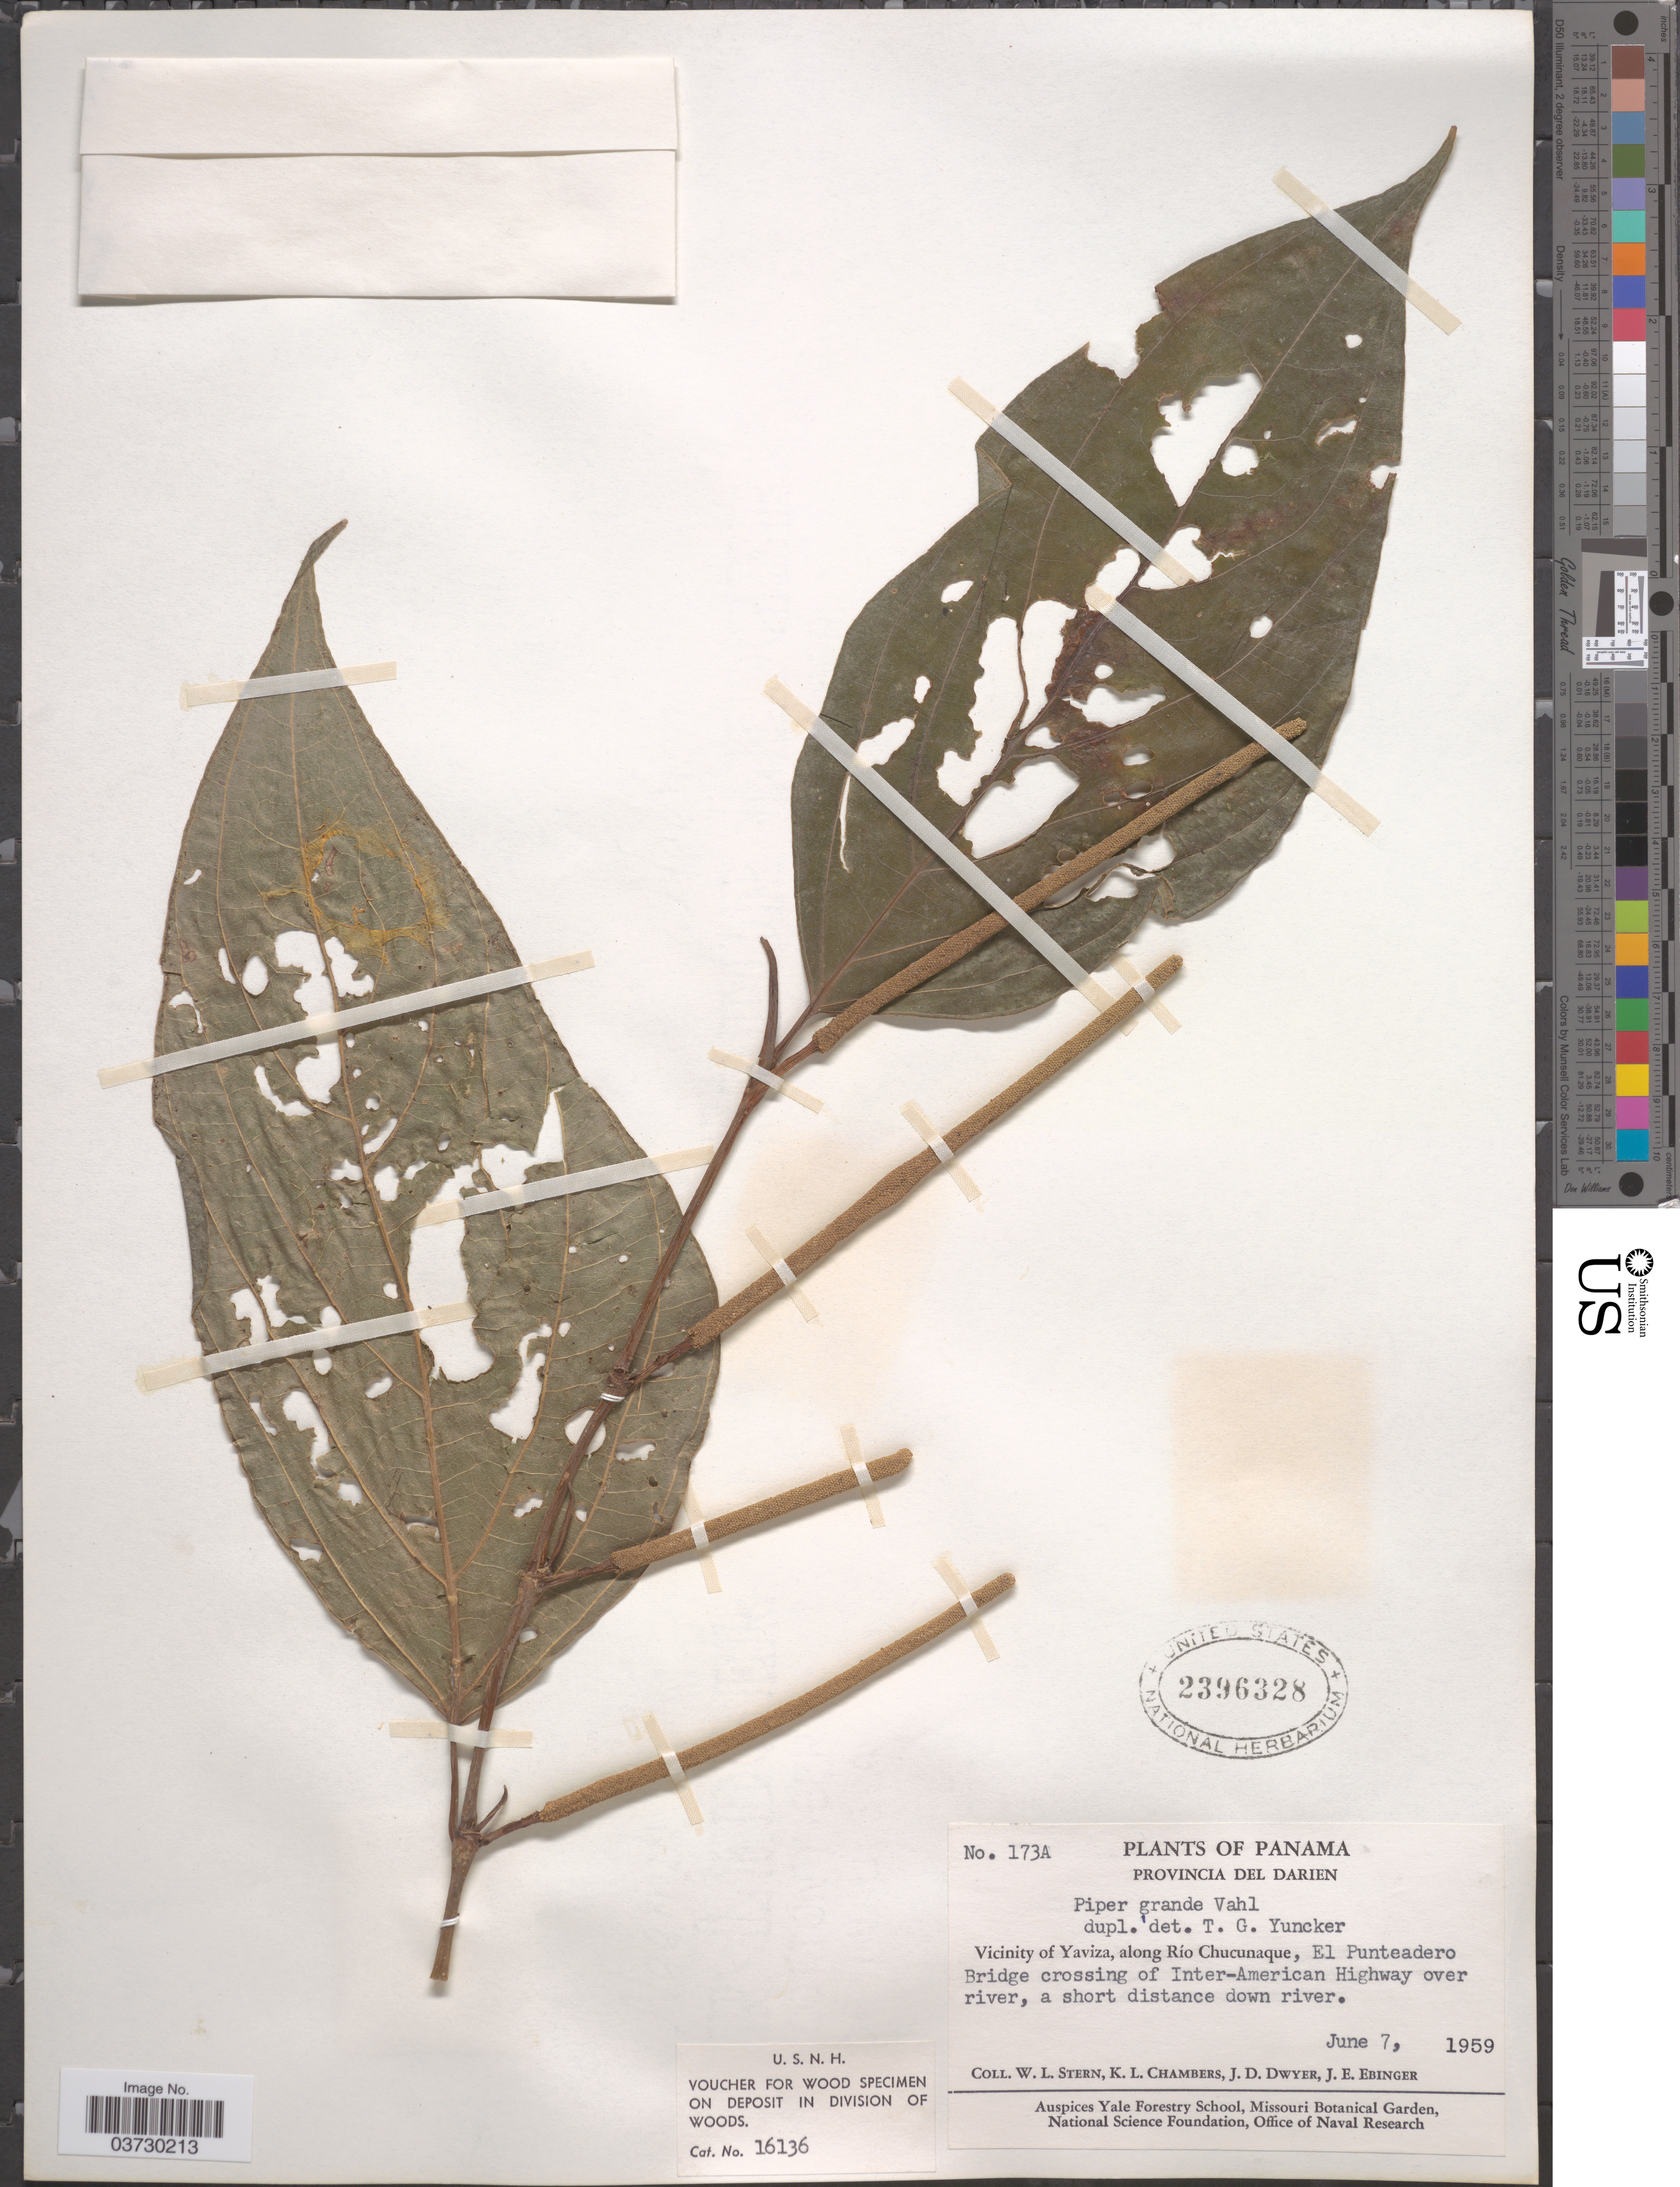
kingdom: Plantae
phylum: Tracheophyta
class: Magnoliopsida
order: Piperales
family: Piperaceae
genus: Piper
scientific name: Piper grande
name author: Vahl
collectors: W. L. Stern, K. Chambers, J. D. Dwyer & J. Ebinger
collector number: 173A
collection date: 1959-06-07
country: Panama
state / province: Darien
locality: Vicinity of Yaviza, along Río Chucunaque, El Punteadero Bridge crossing of Inter-American Highway over river, a short distance down river.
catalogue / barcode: US 2396328